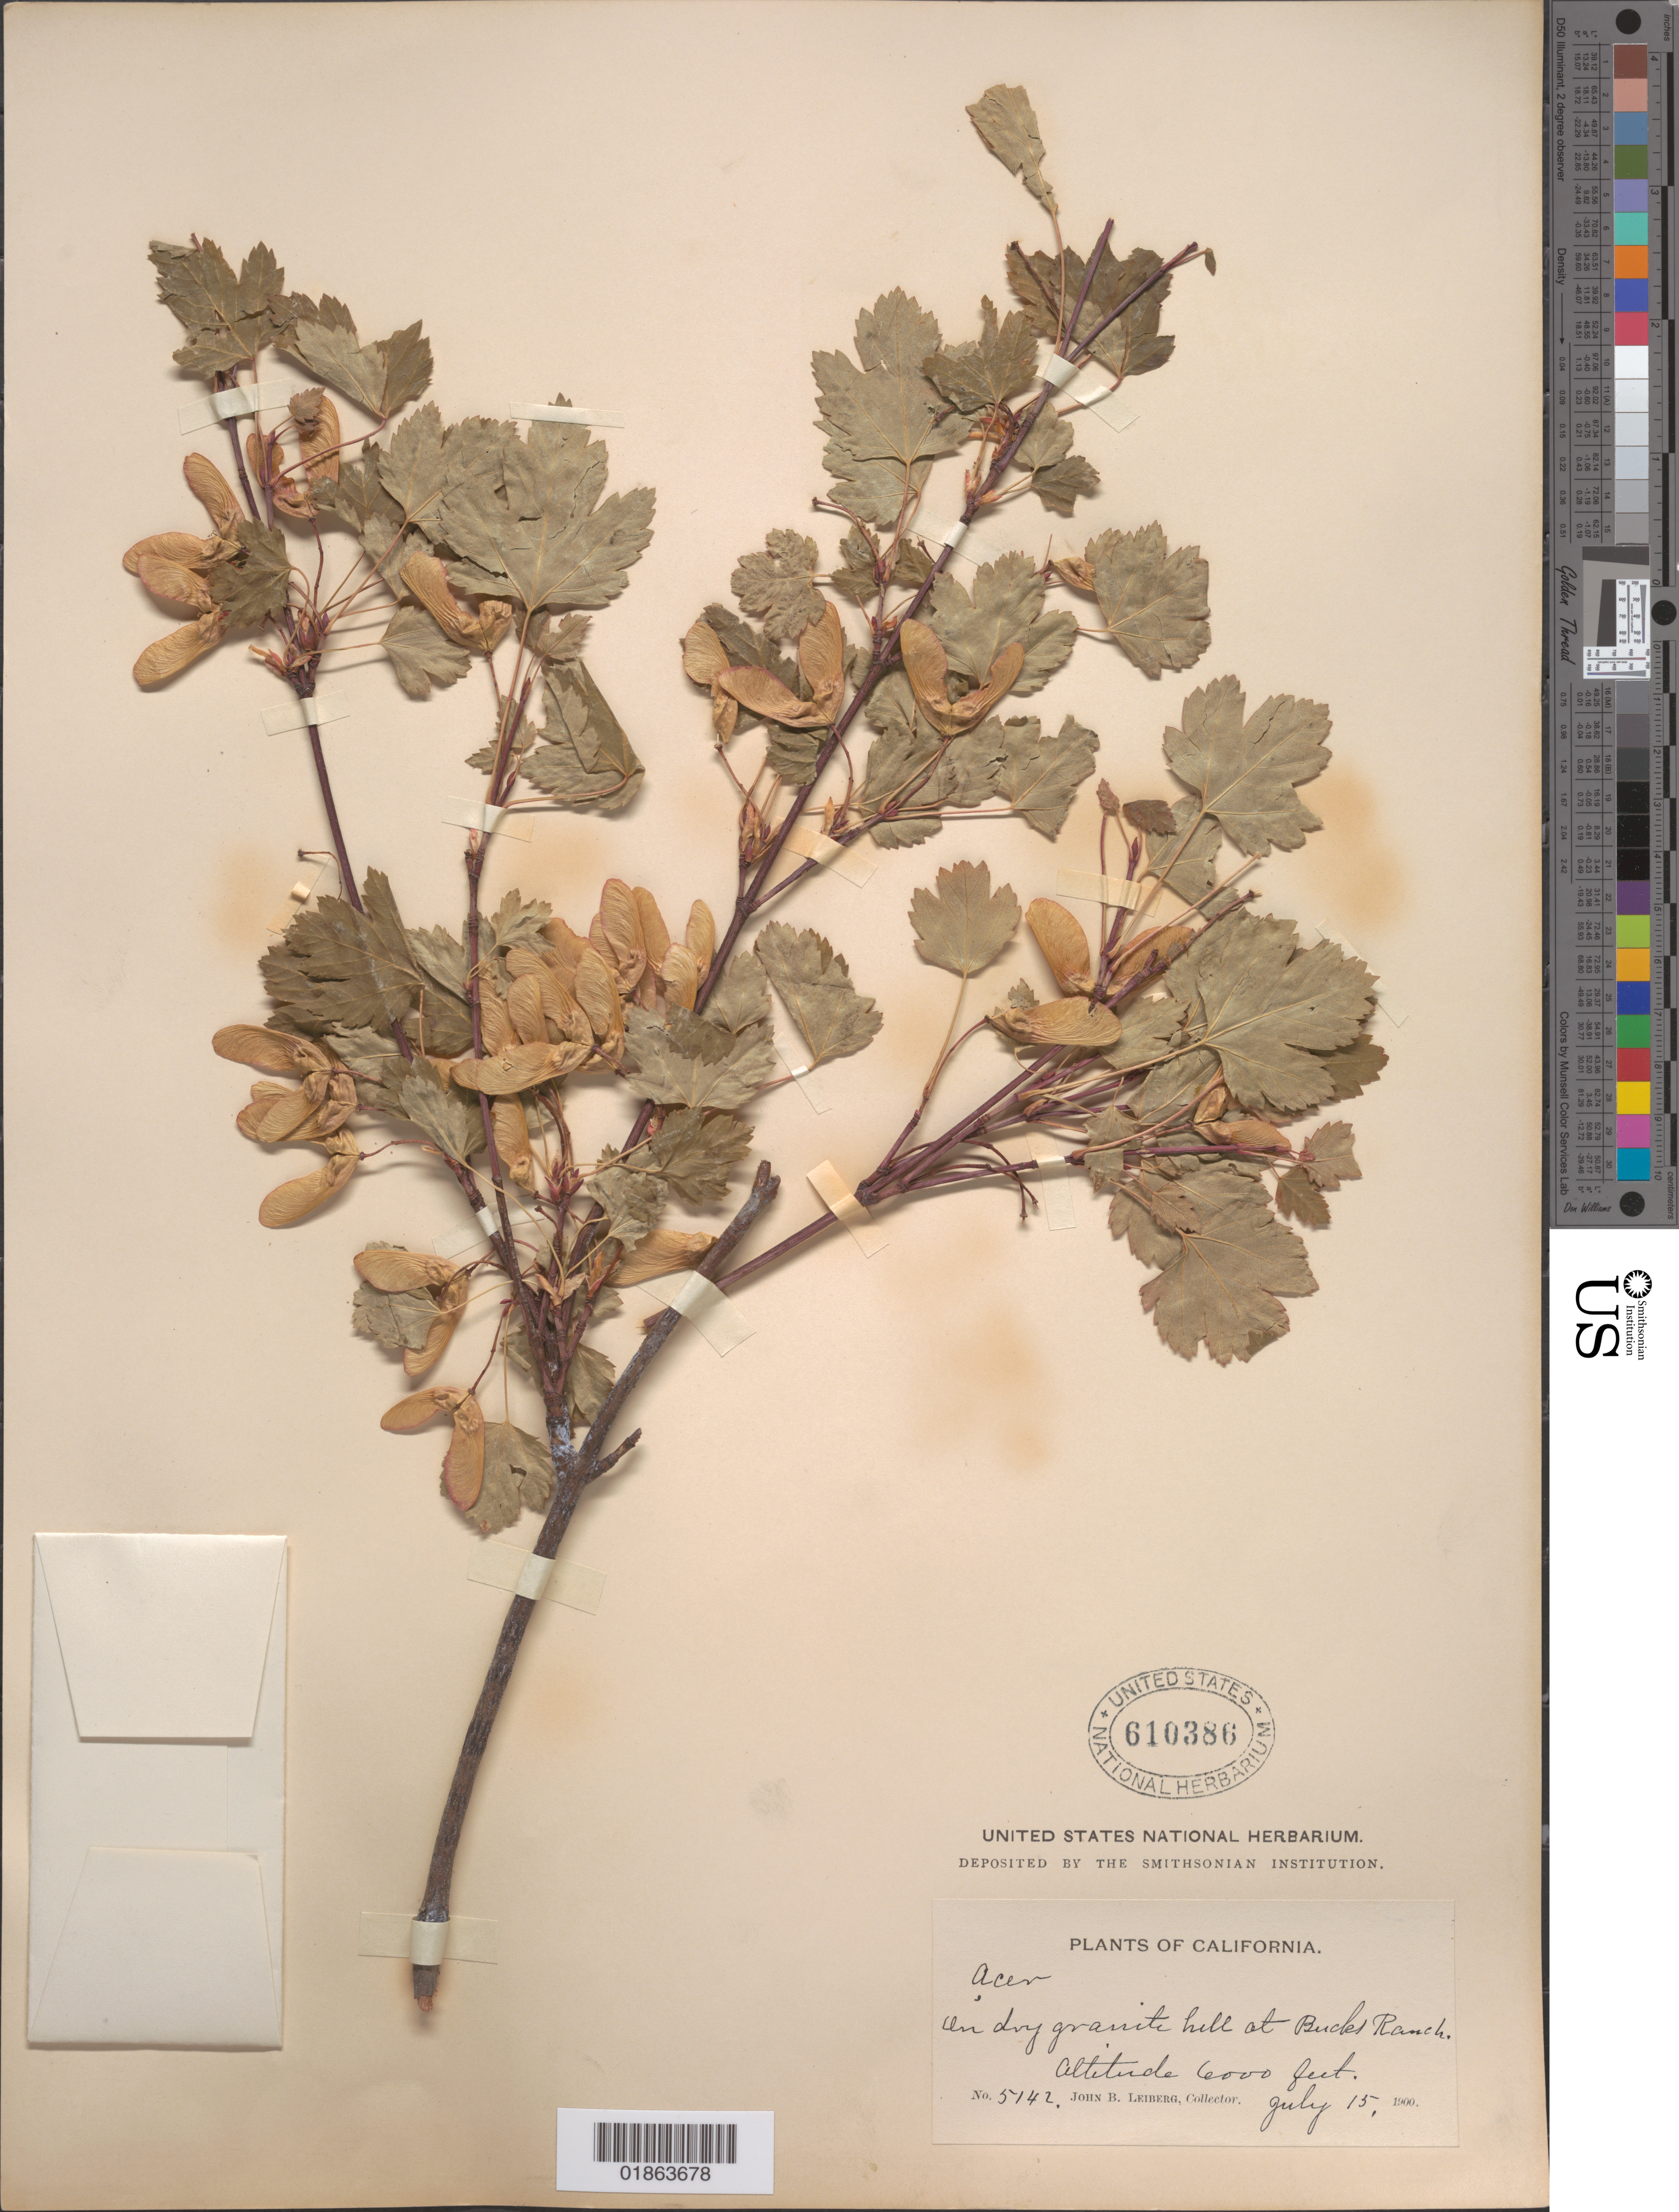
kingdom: Plantae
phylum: Tracheophyta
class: Magnoliopsida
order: Sapindales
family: Sapindaceae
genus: Acer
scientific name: Acer glabrum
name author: Torr.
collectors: J. Leiberg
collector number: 5142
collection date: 1900-07-15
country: United States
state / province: California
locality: Bucks Ranch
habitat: Dry granite hill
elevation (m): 1829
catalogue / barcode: US 610386